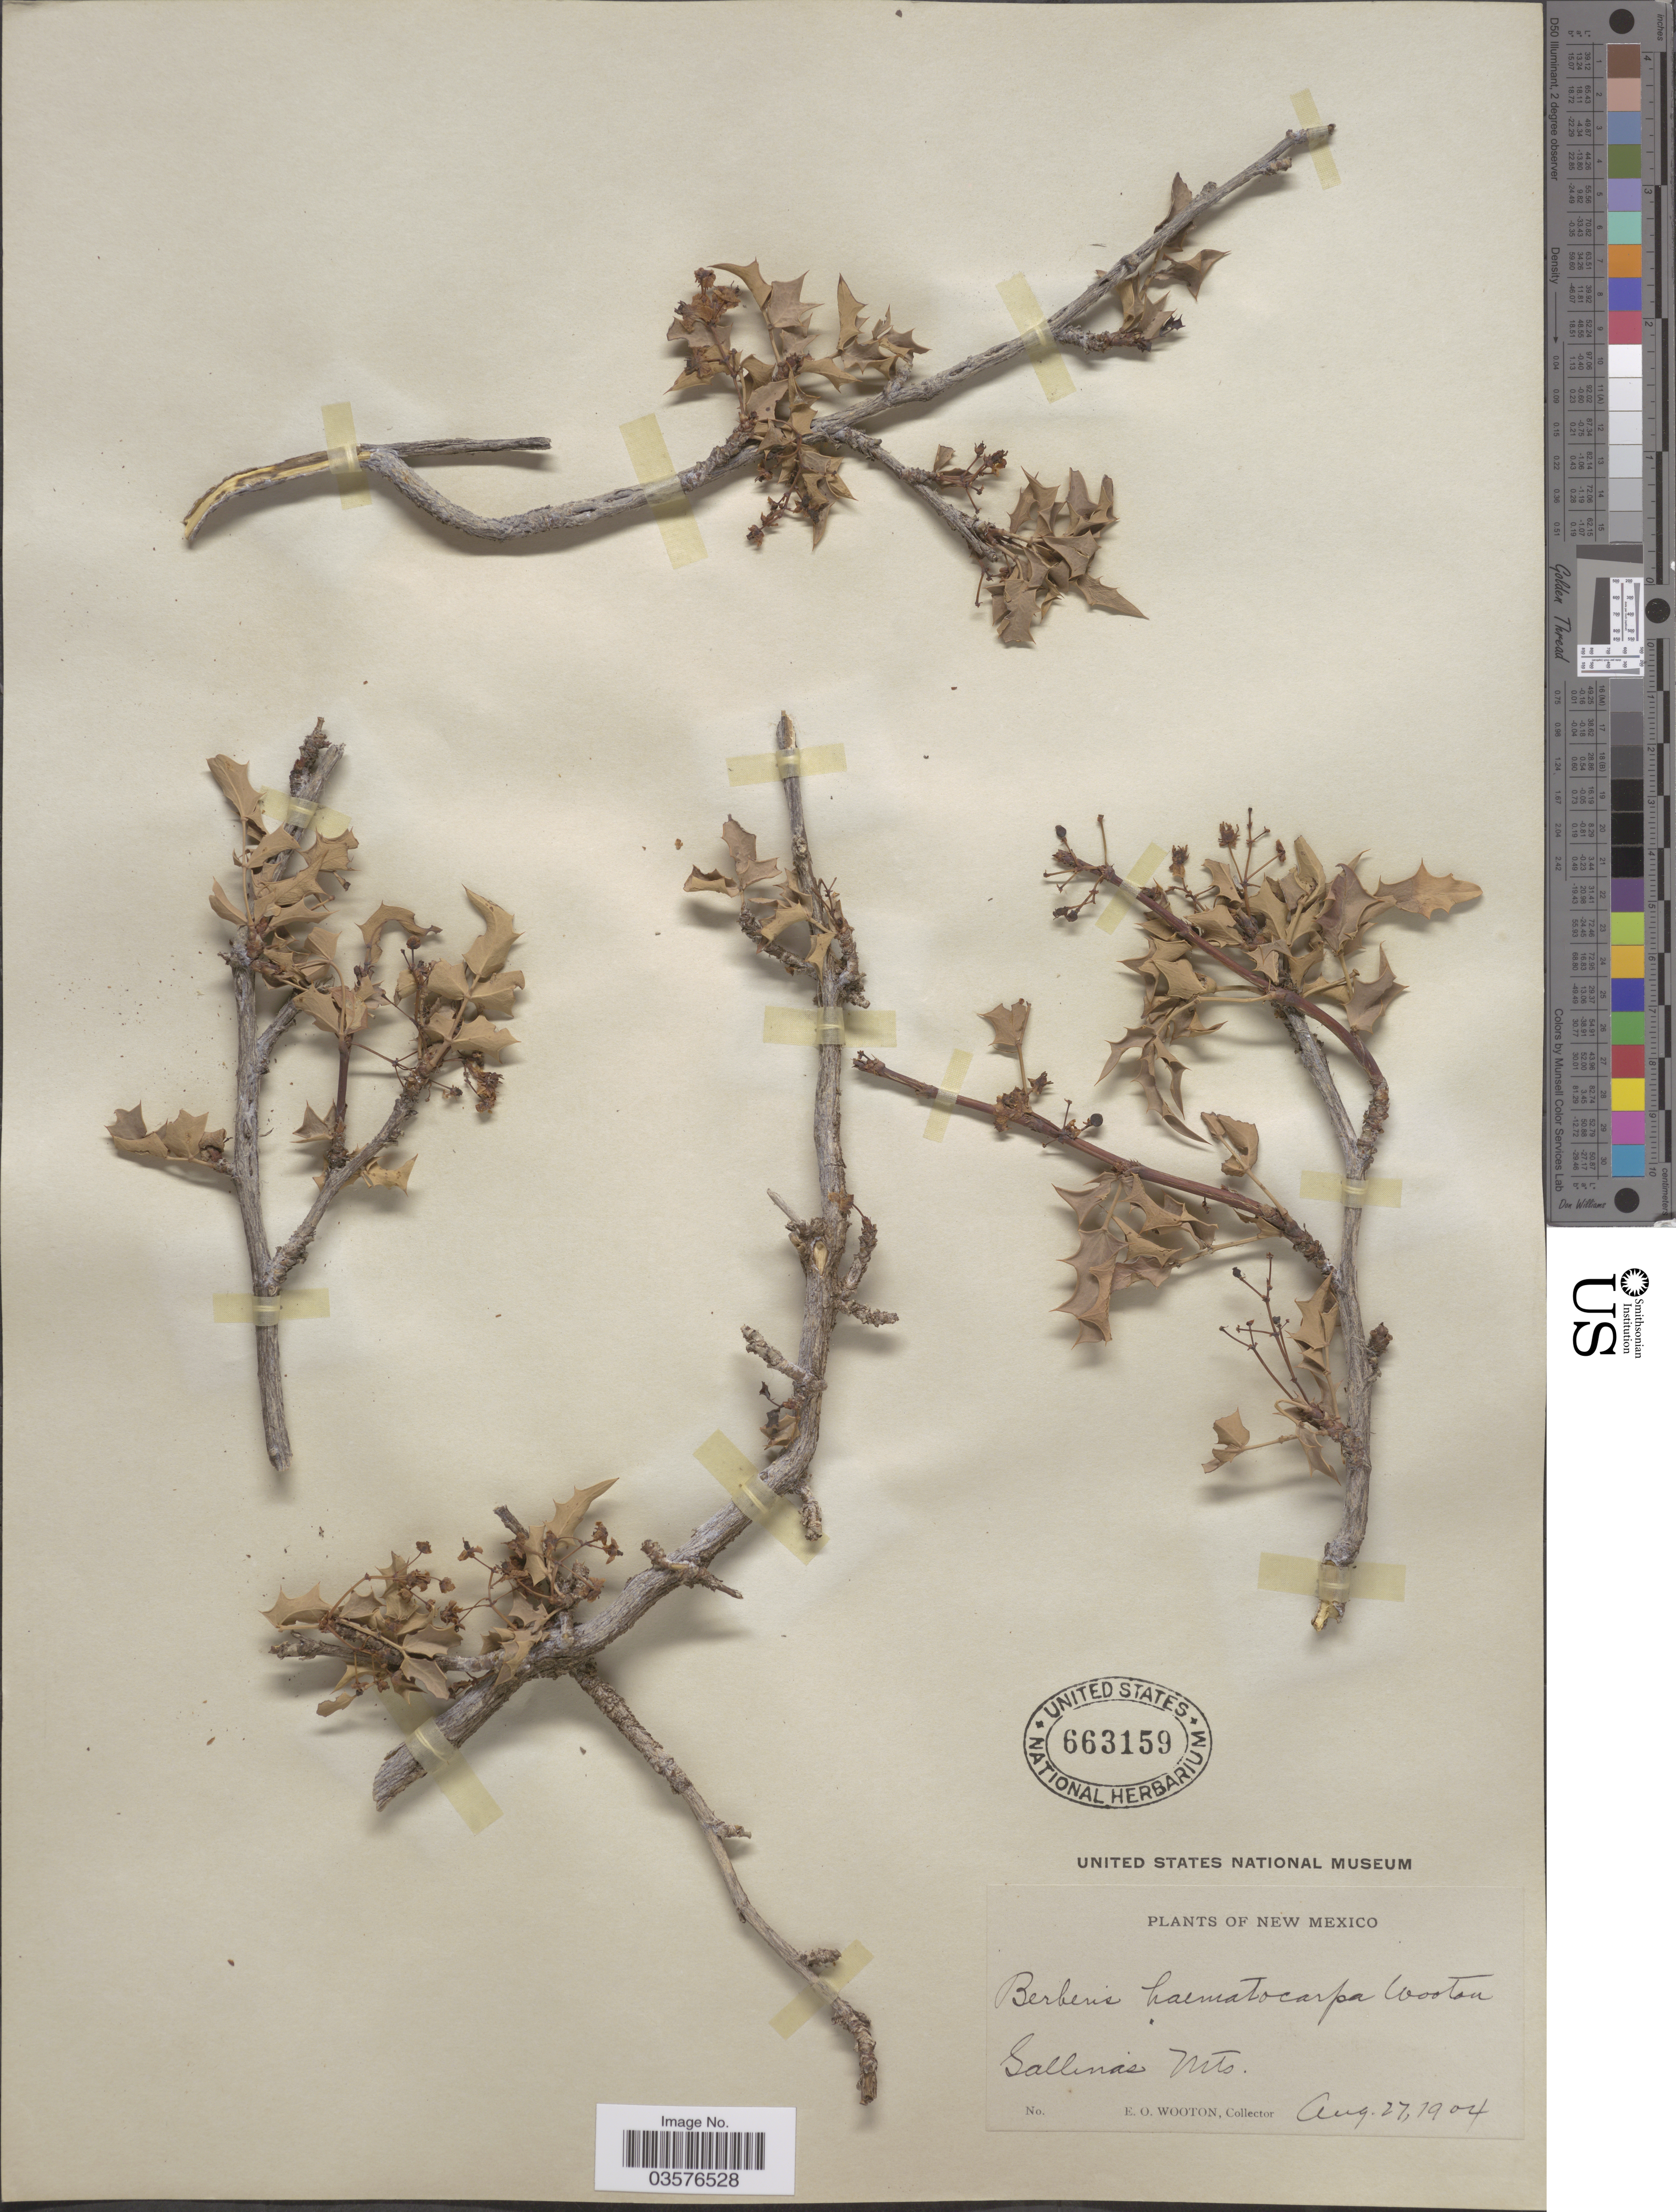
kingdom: Plantae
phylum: Tracheophyta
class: Magnoliopsida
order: Ranunculales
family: Berberidaceae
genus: Mahonia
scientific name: Mahonia haematocarpa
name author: (Wooton) Fedde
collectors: E. O. Wooton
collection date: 1904-08-27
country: United States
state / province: New Mexico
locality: Gallinas Mts.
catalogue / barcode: US 663159